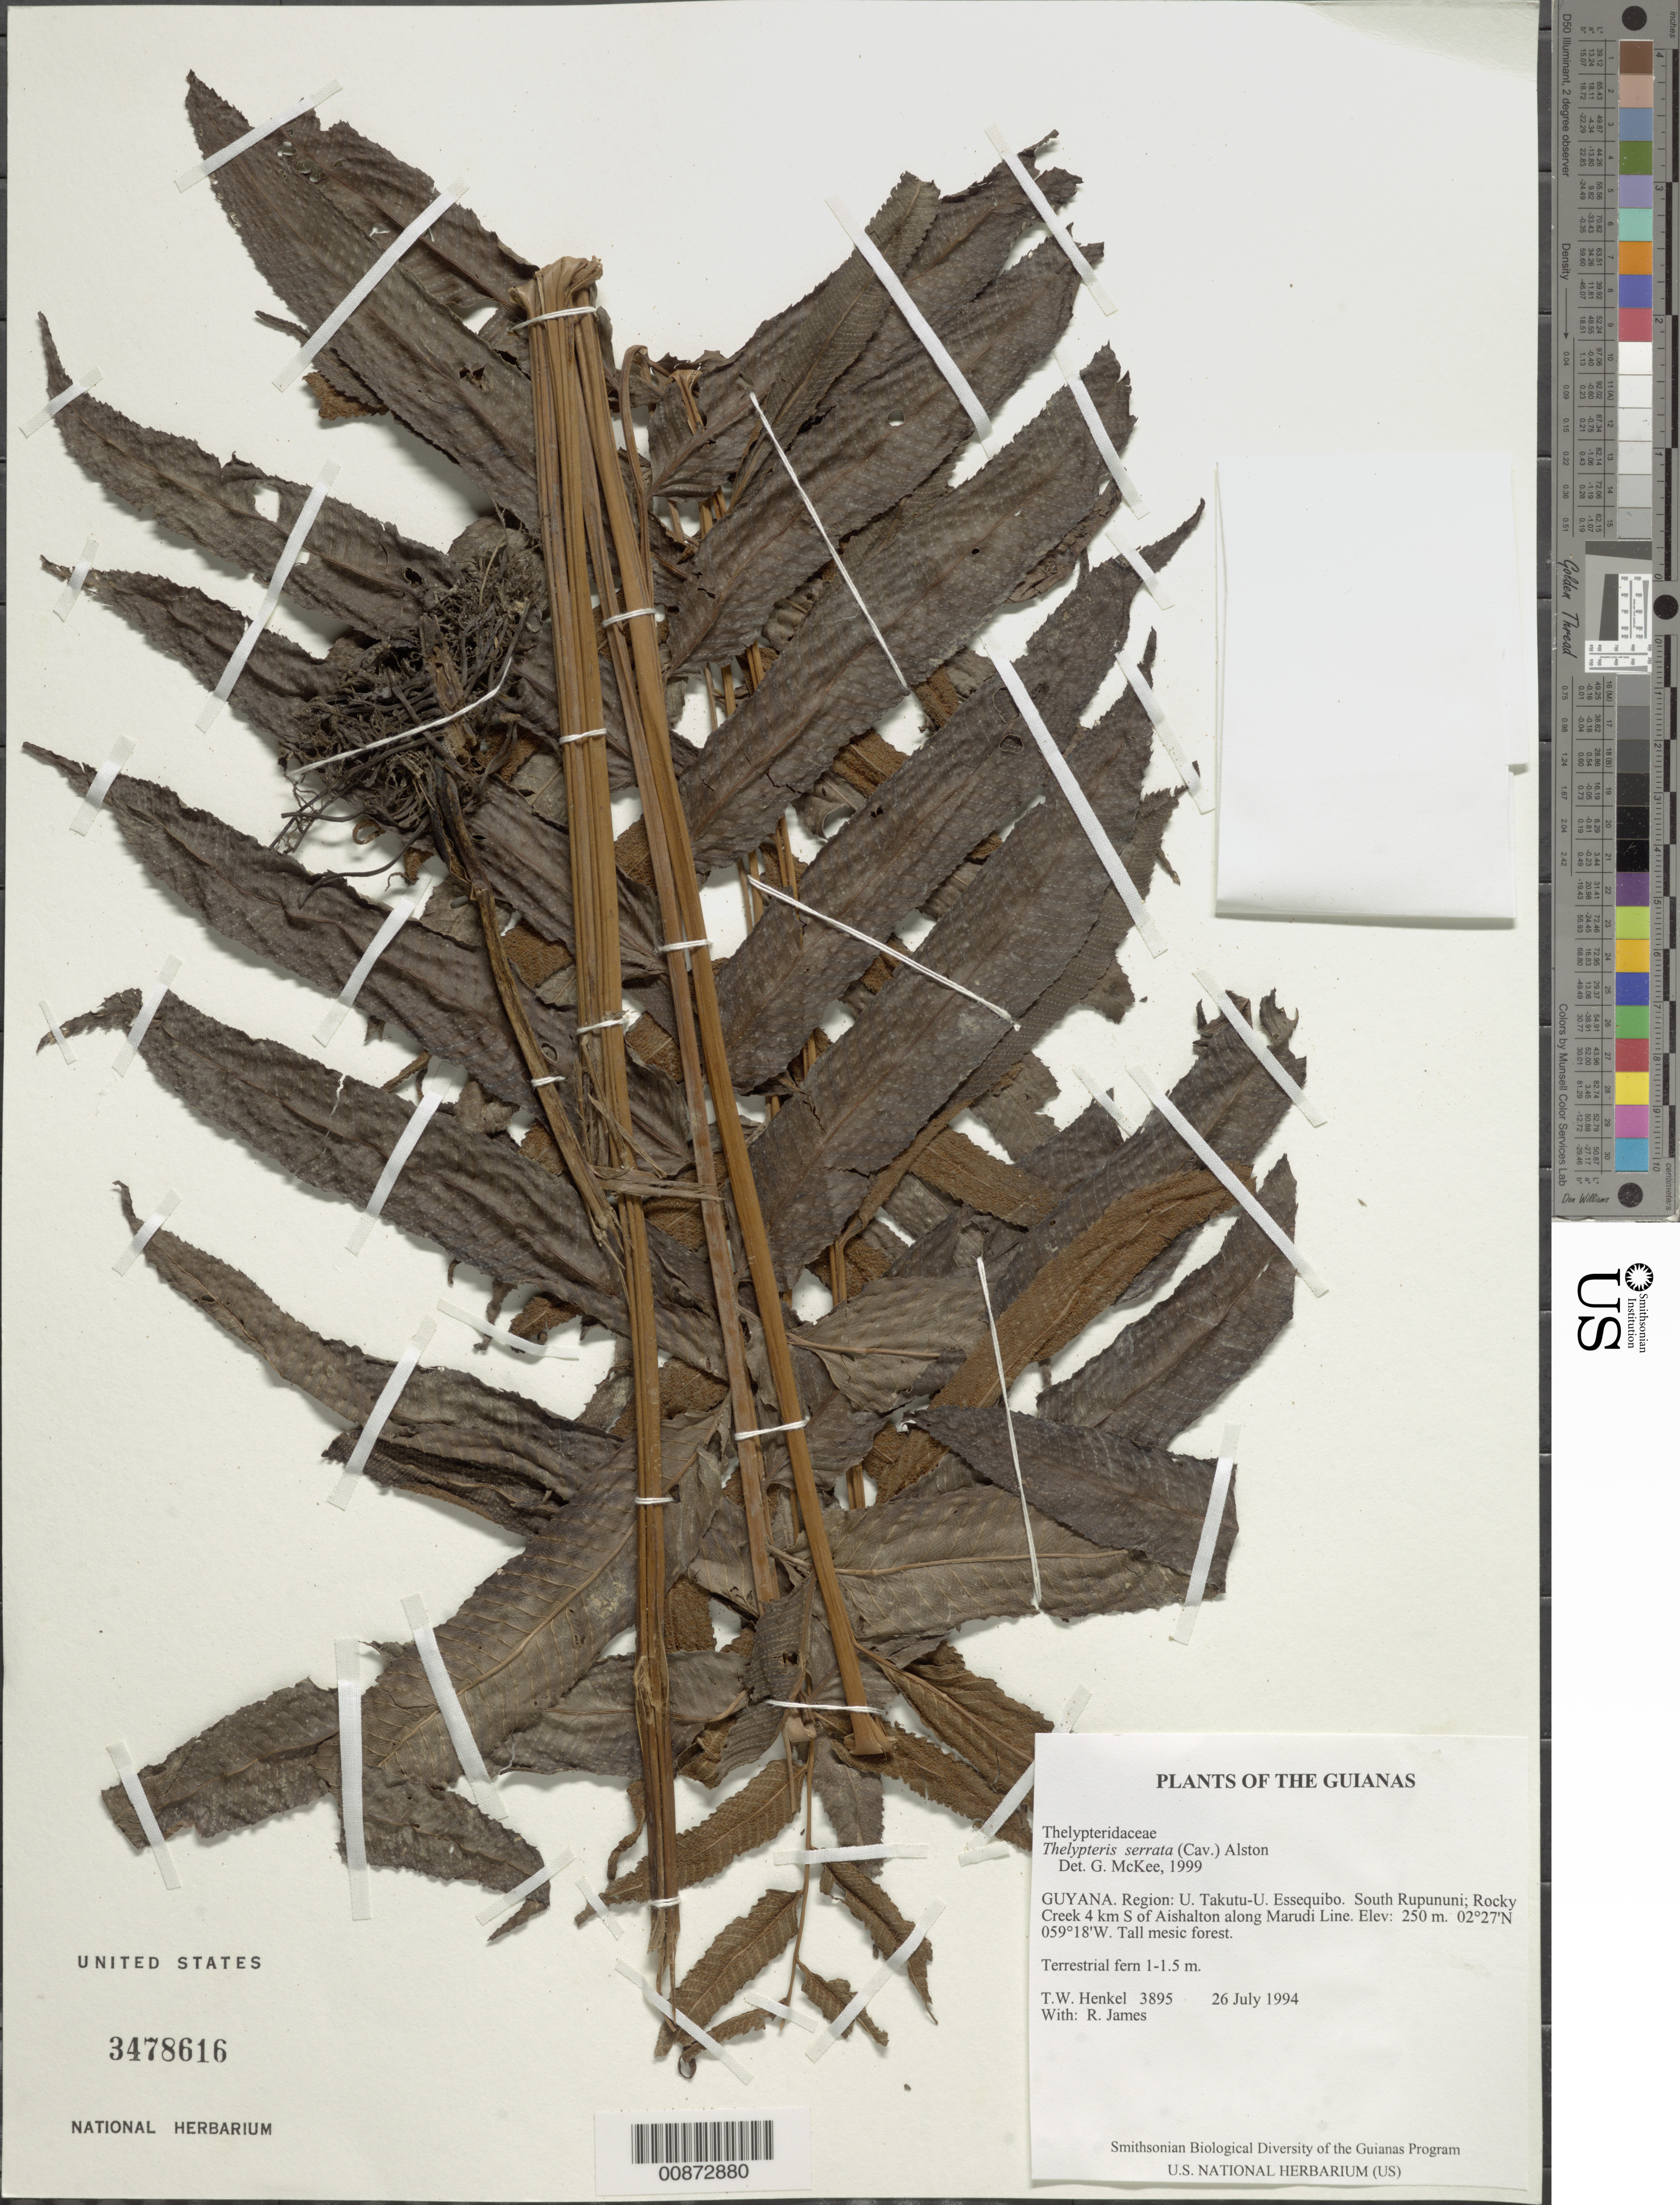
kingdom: Plantae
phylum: Tracheophyta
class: Polypodiopsida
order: Polypodiales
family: Thelypteridaceae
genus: Meniscium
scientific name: Meniscium serratum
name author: Cav.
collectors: T. Henkel & R. James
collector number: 3895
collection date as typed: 26 July 1994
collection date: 1994-07-26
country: Guyana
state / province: U. Takutu-U. Essequibo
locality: South Rupununi; Rocky Creek 4 km S of Aishalton along Marudi Line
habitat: Tall mesic forest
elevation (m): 250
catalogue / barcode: US 3478616